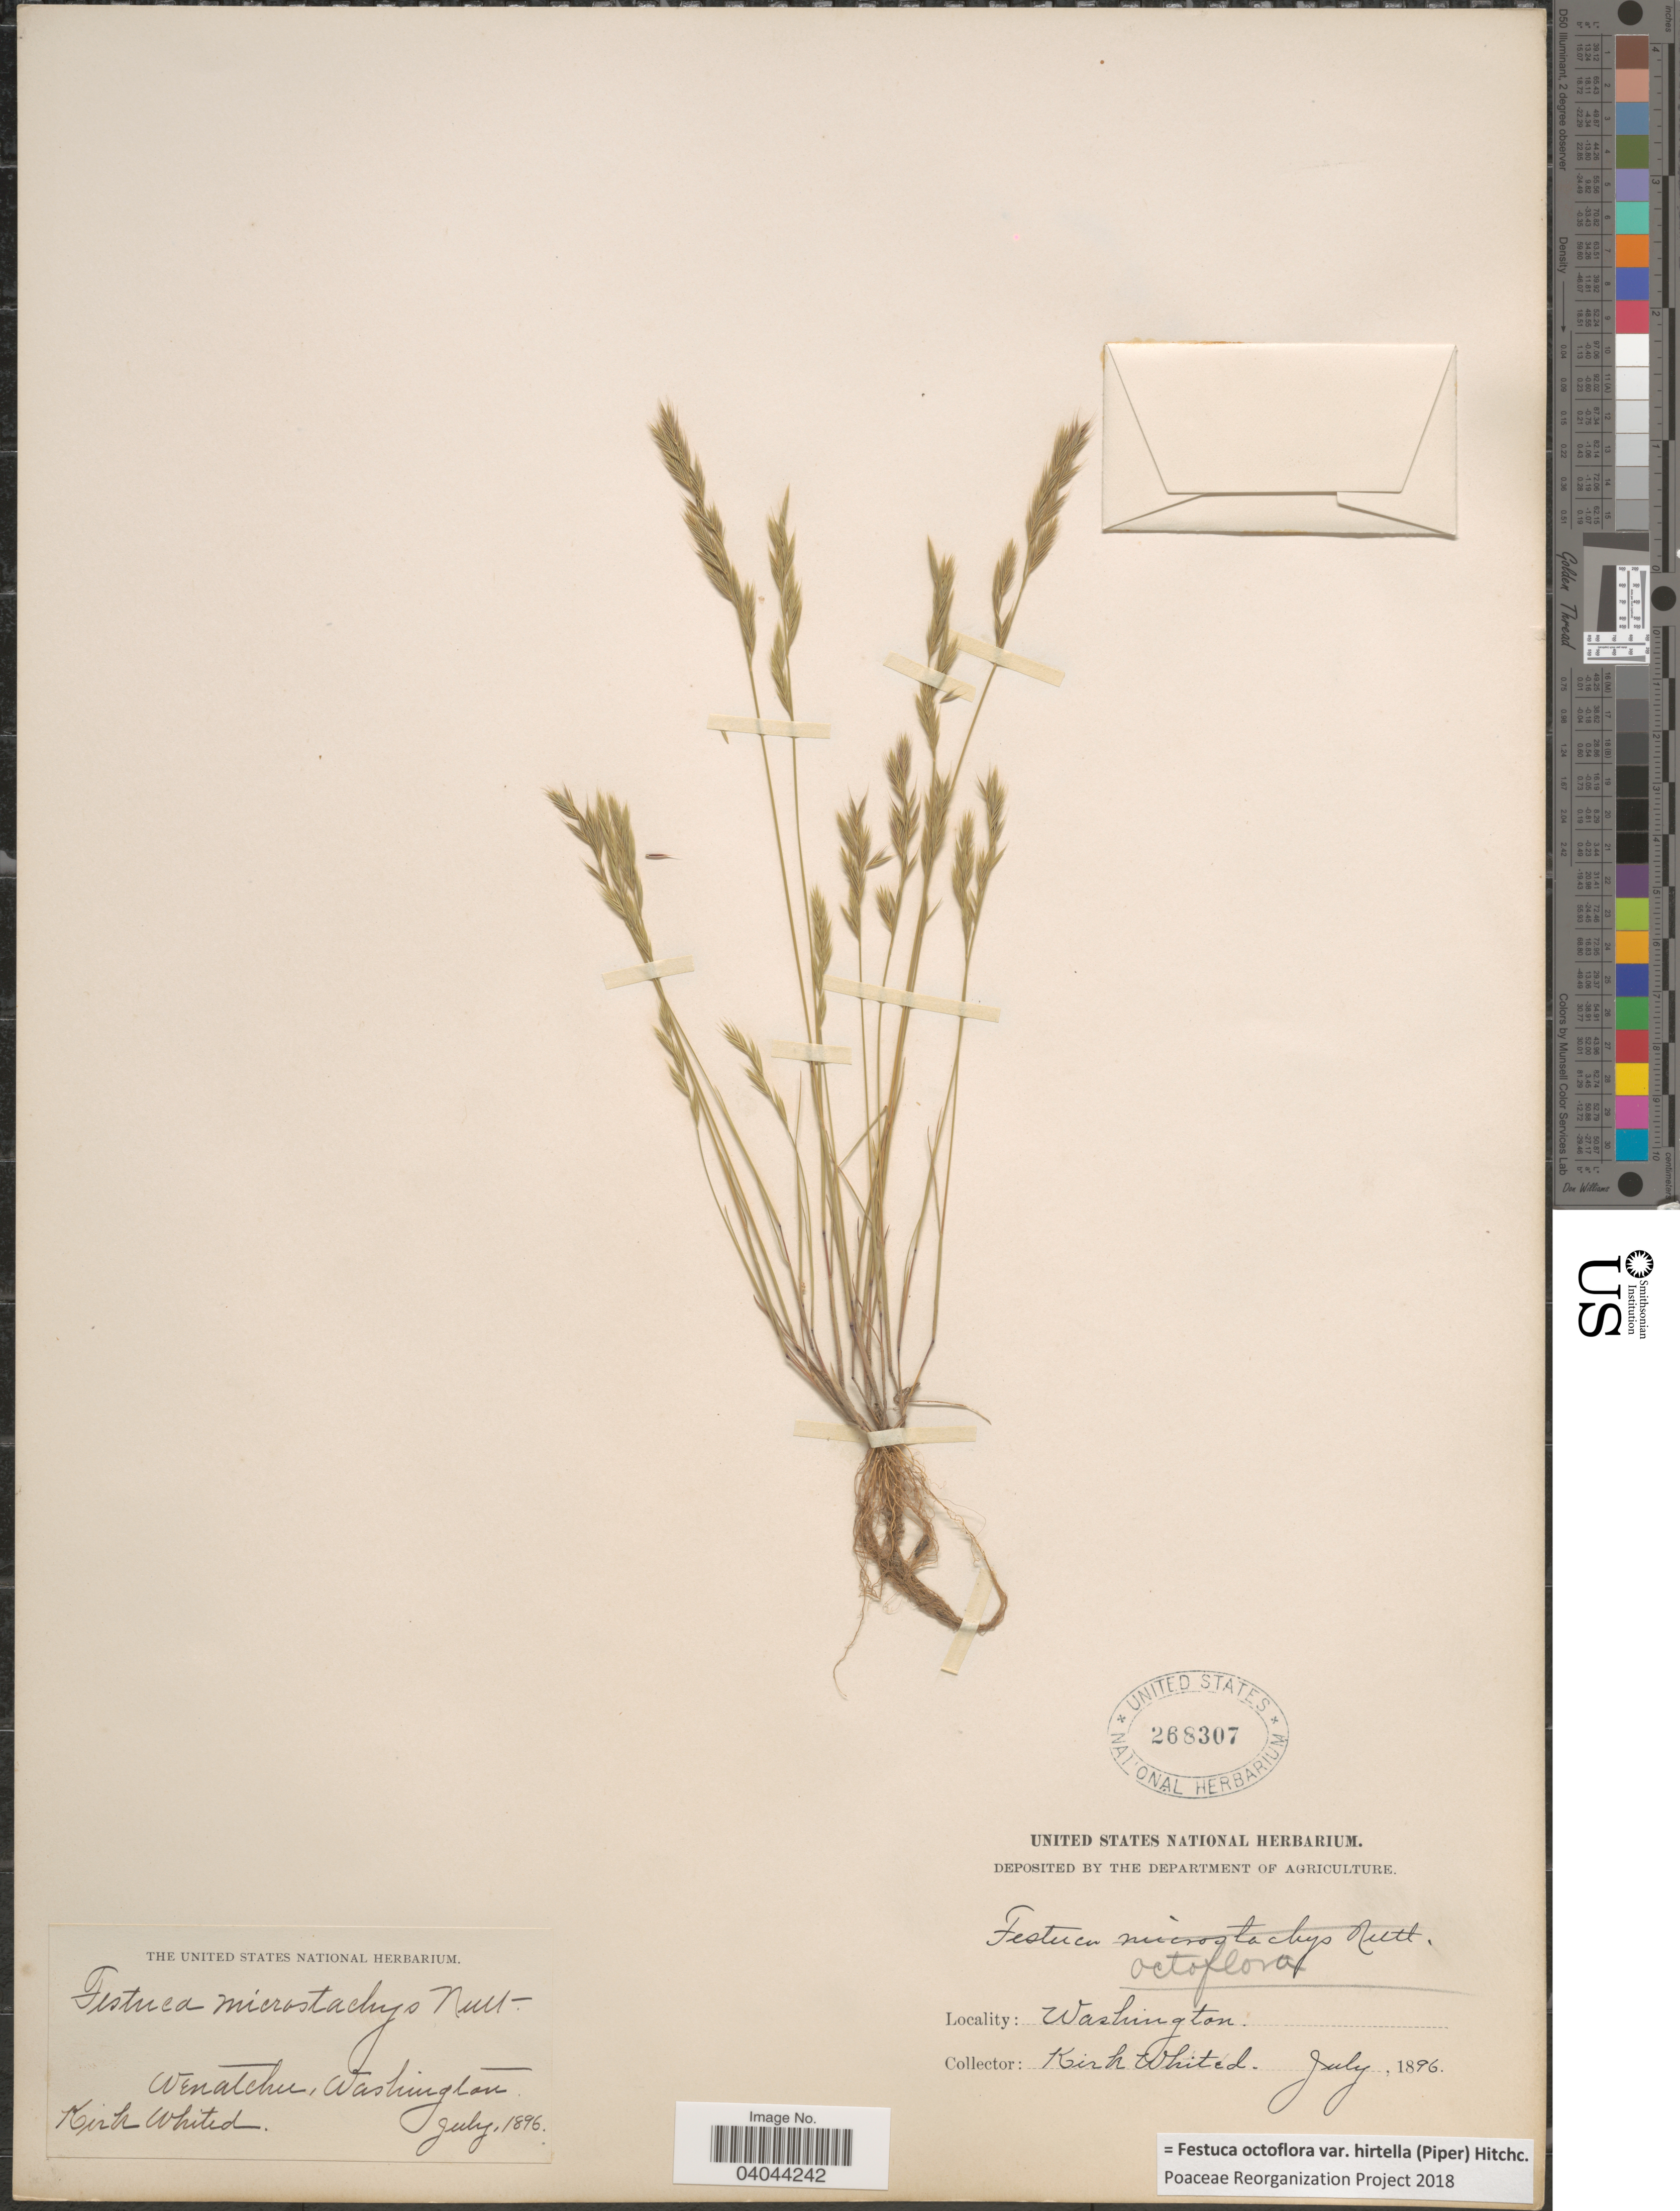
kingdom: Plantae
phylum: Tracheophyta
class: Liliopsida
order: Poales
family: Poaceae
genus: Festuca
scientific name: Festuca octoflora var. hirtella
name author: Piper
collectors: K. White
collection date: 1896-07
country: United States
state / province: Washington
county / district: Chelan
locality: Wenatchee.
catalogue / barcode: US 268307